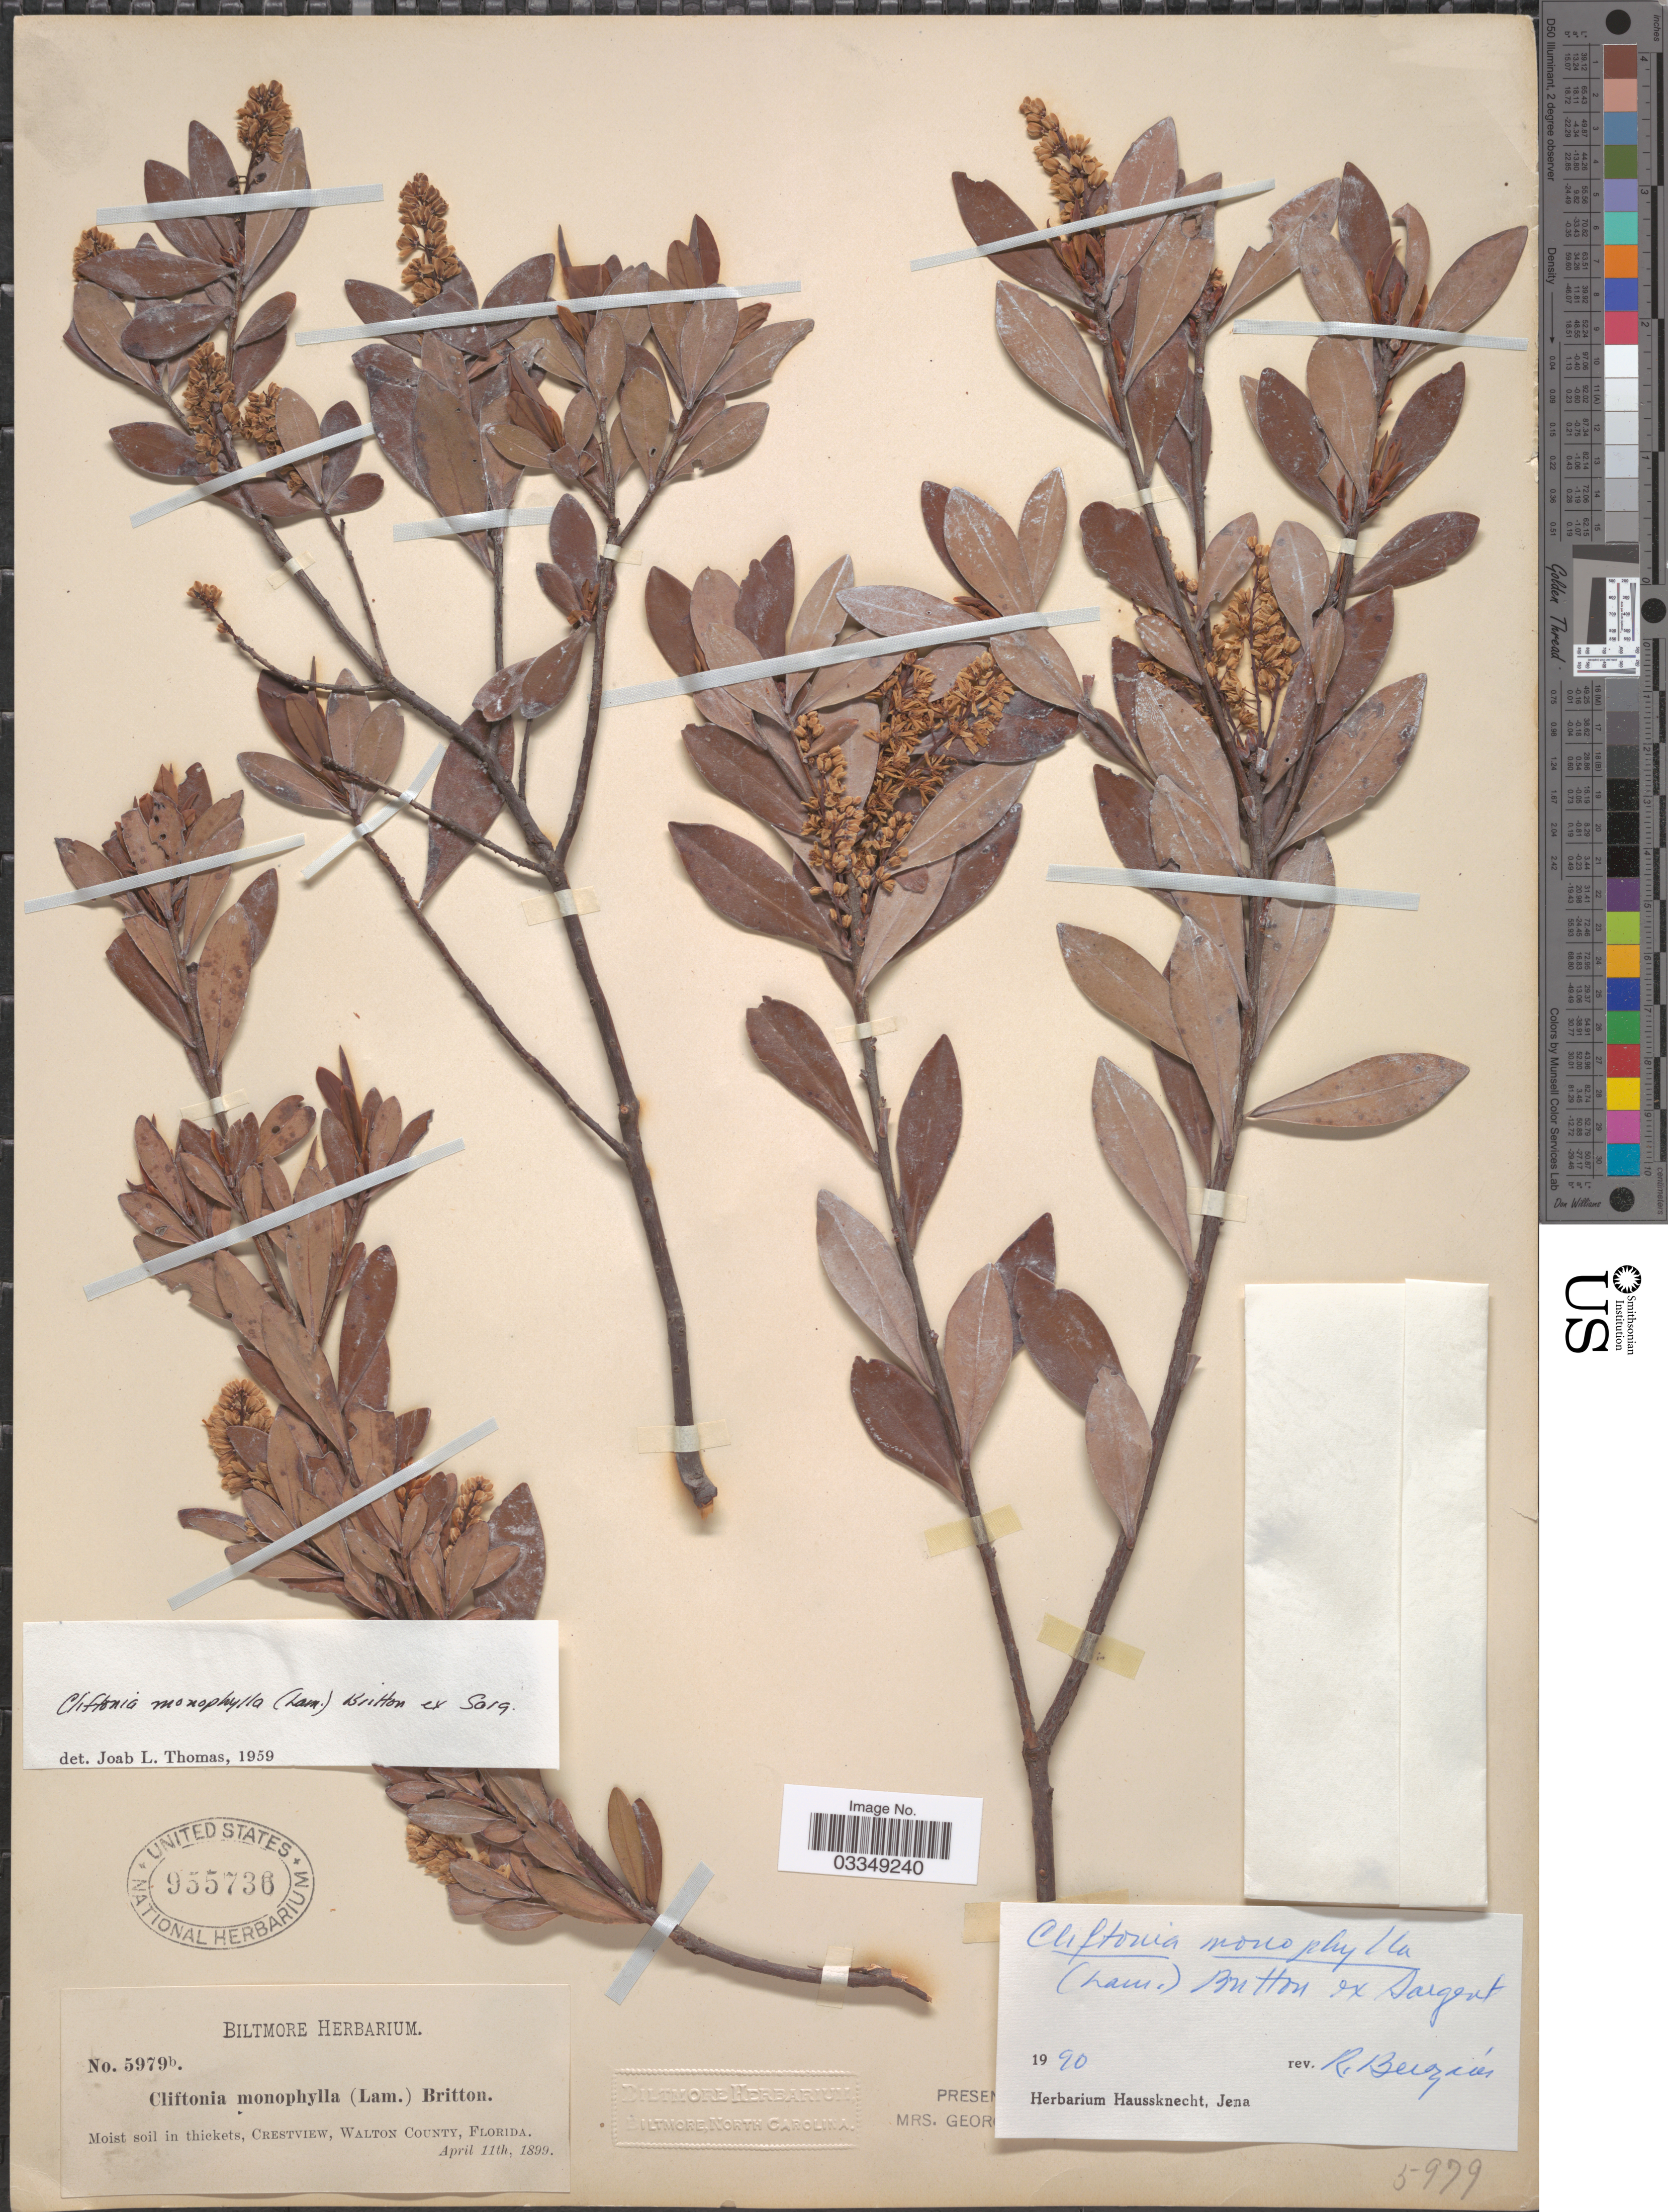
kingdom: Plantae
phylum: Tracheophyta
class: Magnoliopsida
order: Ericales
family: Cyrillaceae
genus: Cliftonia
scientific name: Cliftonia monophylla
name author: (Lam.) Britton ex Sarg.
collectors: ex herb. Biltmore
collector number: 5979b.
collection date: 1899-04-11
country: United States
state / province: Florida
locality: Crestview, Walton County.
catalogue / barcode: US 955736